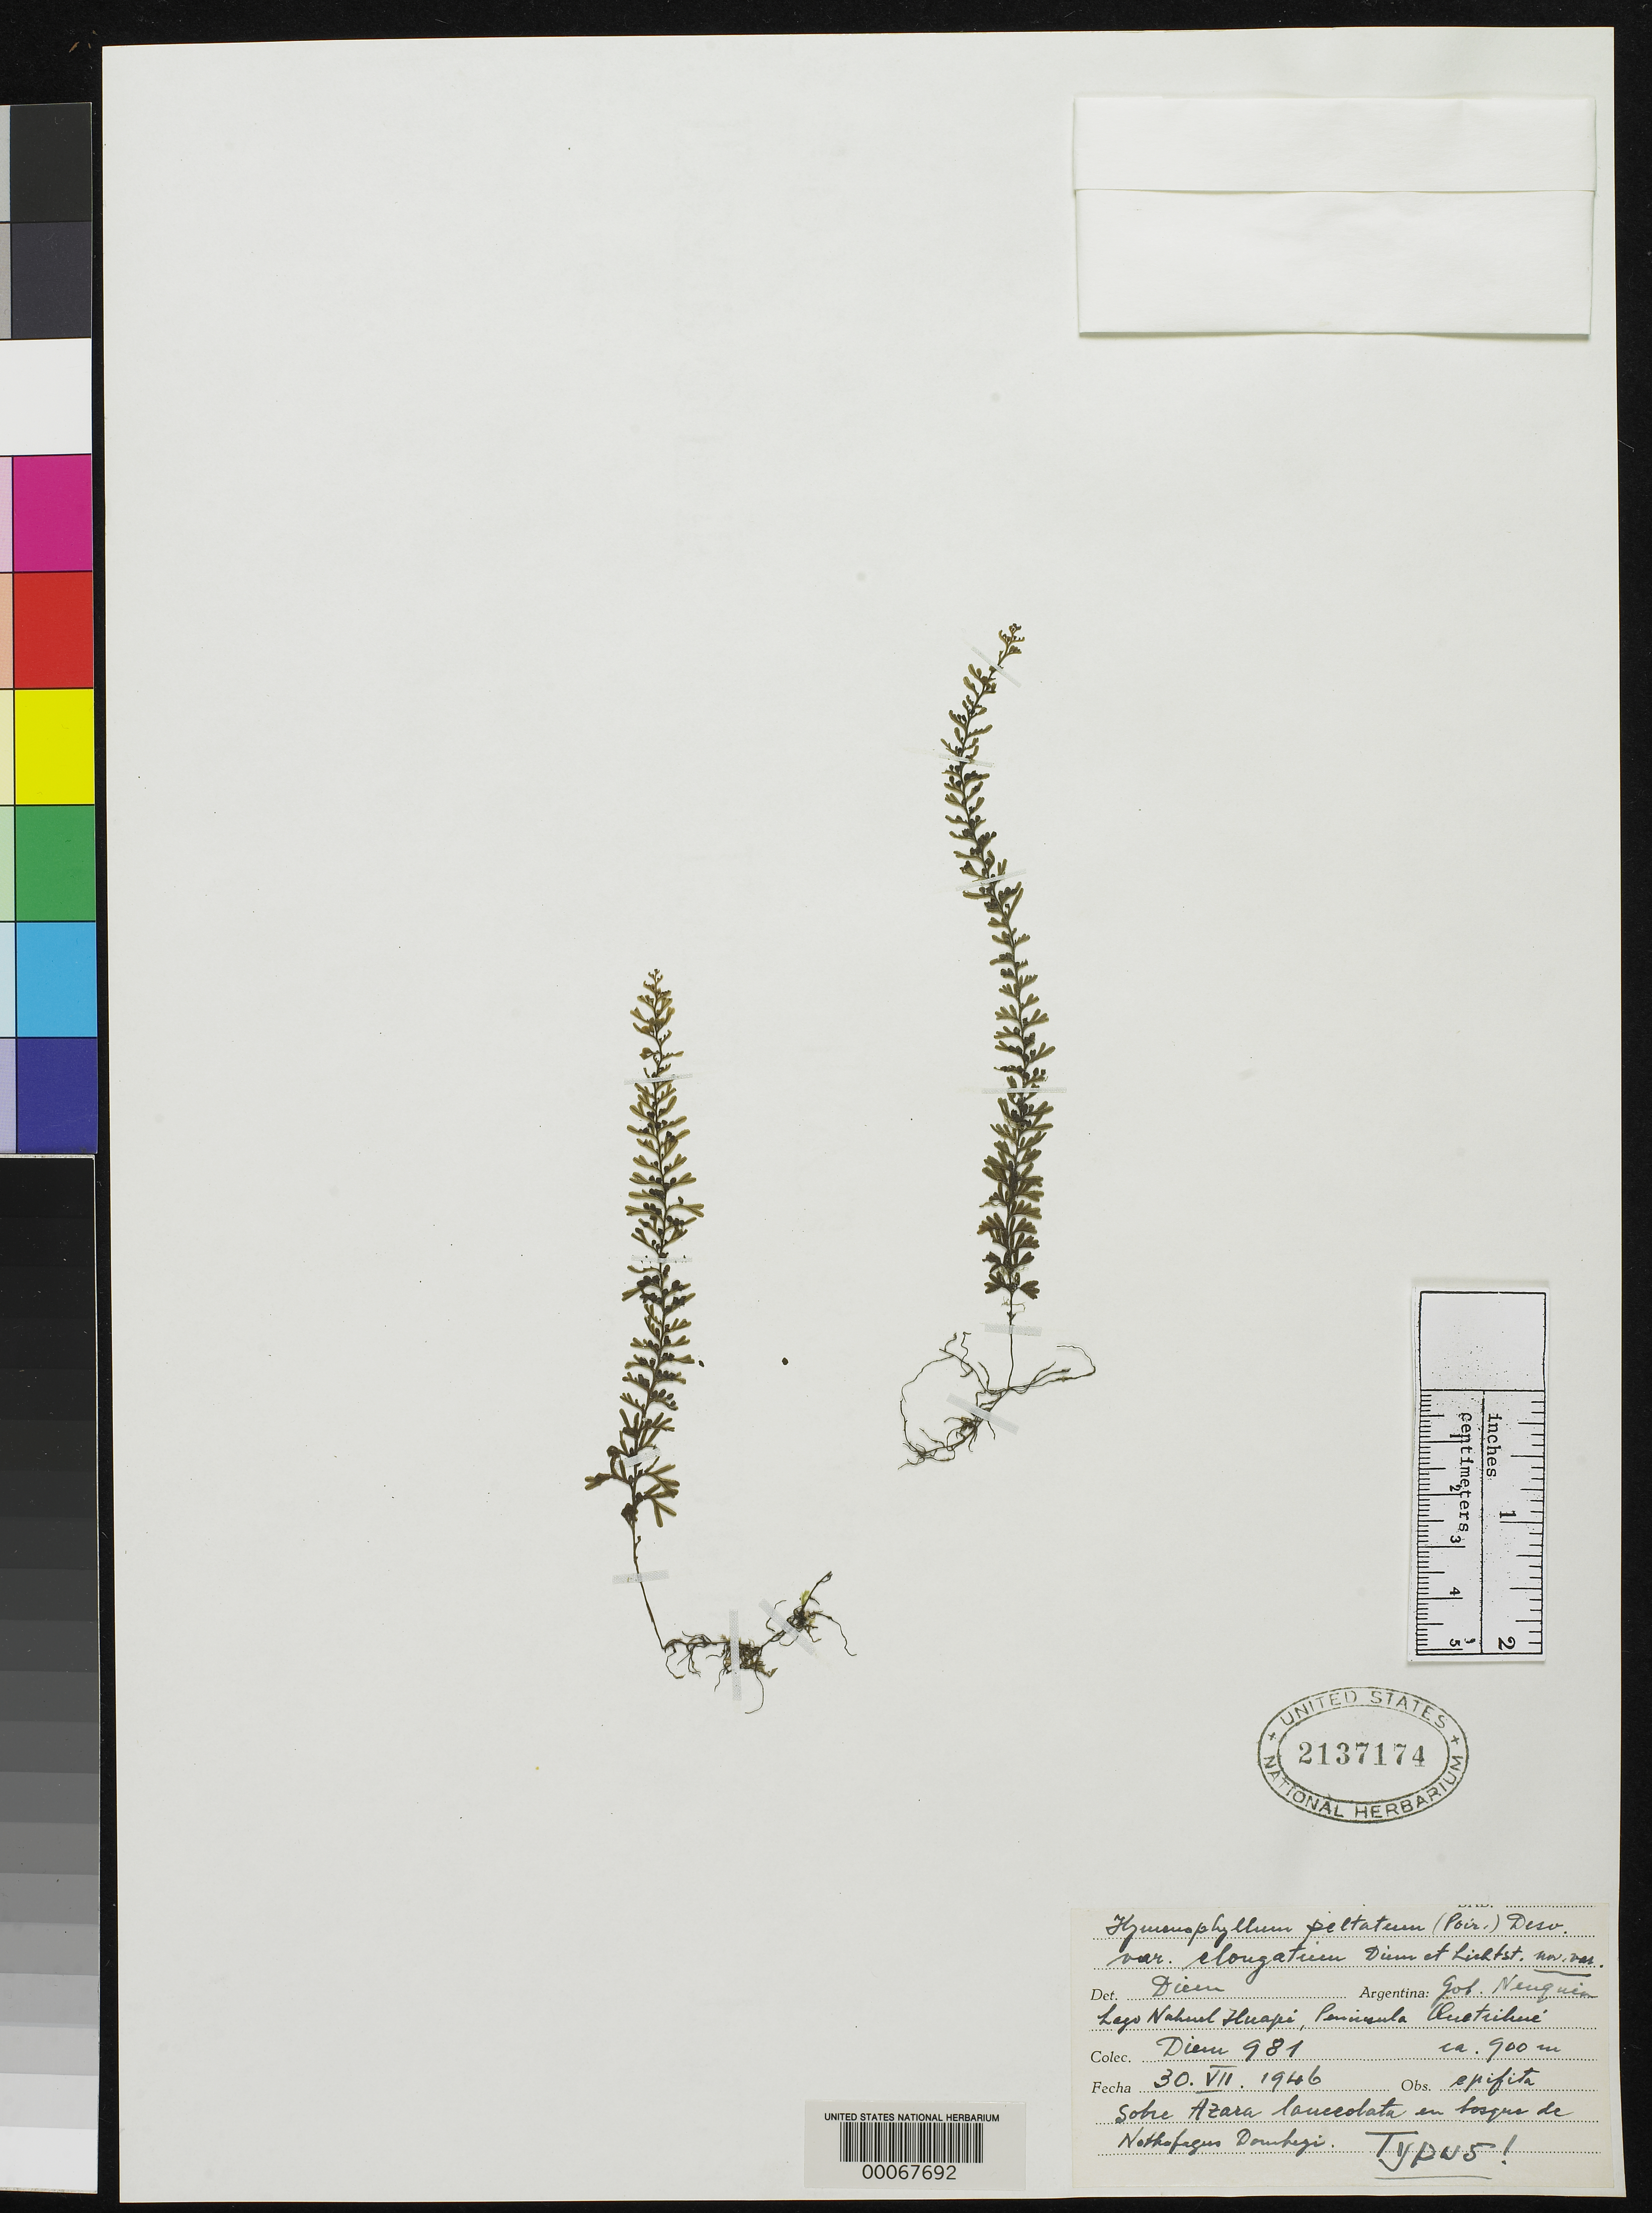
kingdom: Plantae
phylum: Tracheophyta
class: Polypodiopsida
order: Hymenophyllales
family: Hymenophyllaceae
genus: Hymenophyllum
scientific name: Hymenophyllum peltatum var. elongatum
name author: J. Diem & Licht.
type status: Isotype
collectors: J. Diem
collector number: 981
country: Argentina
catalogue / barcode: US 2137174